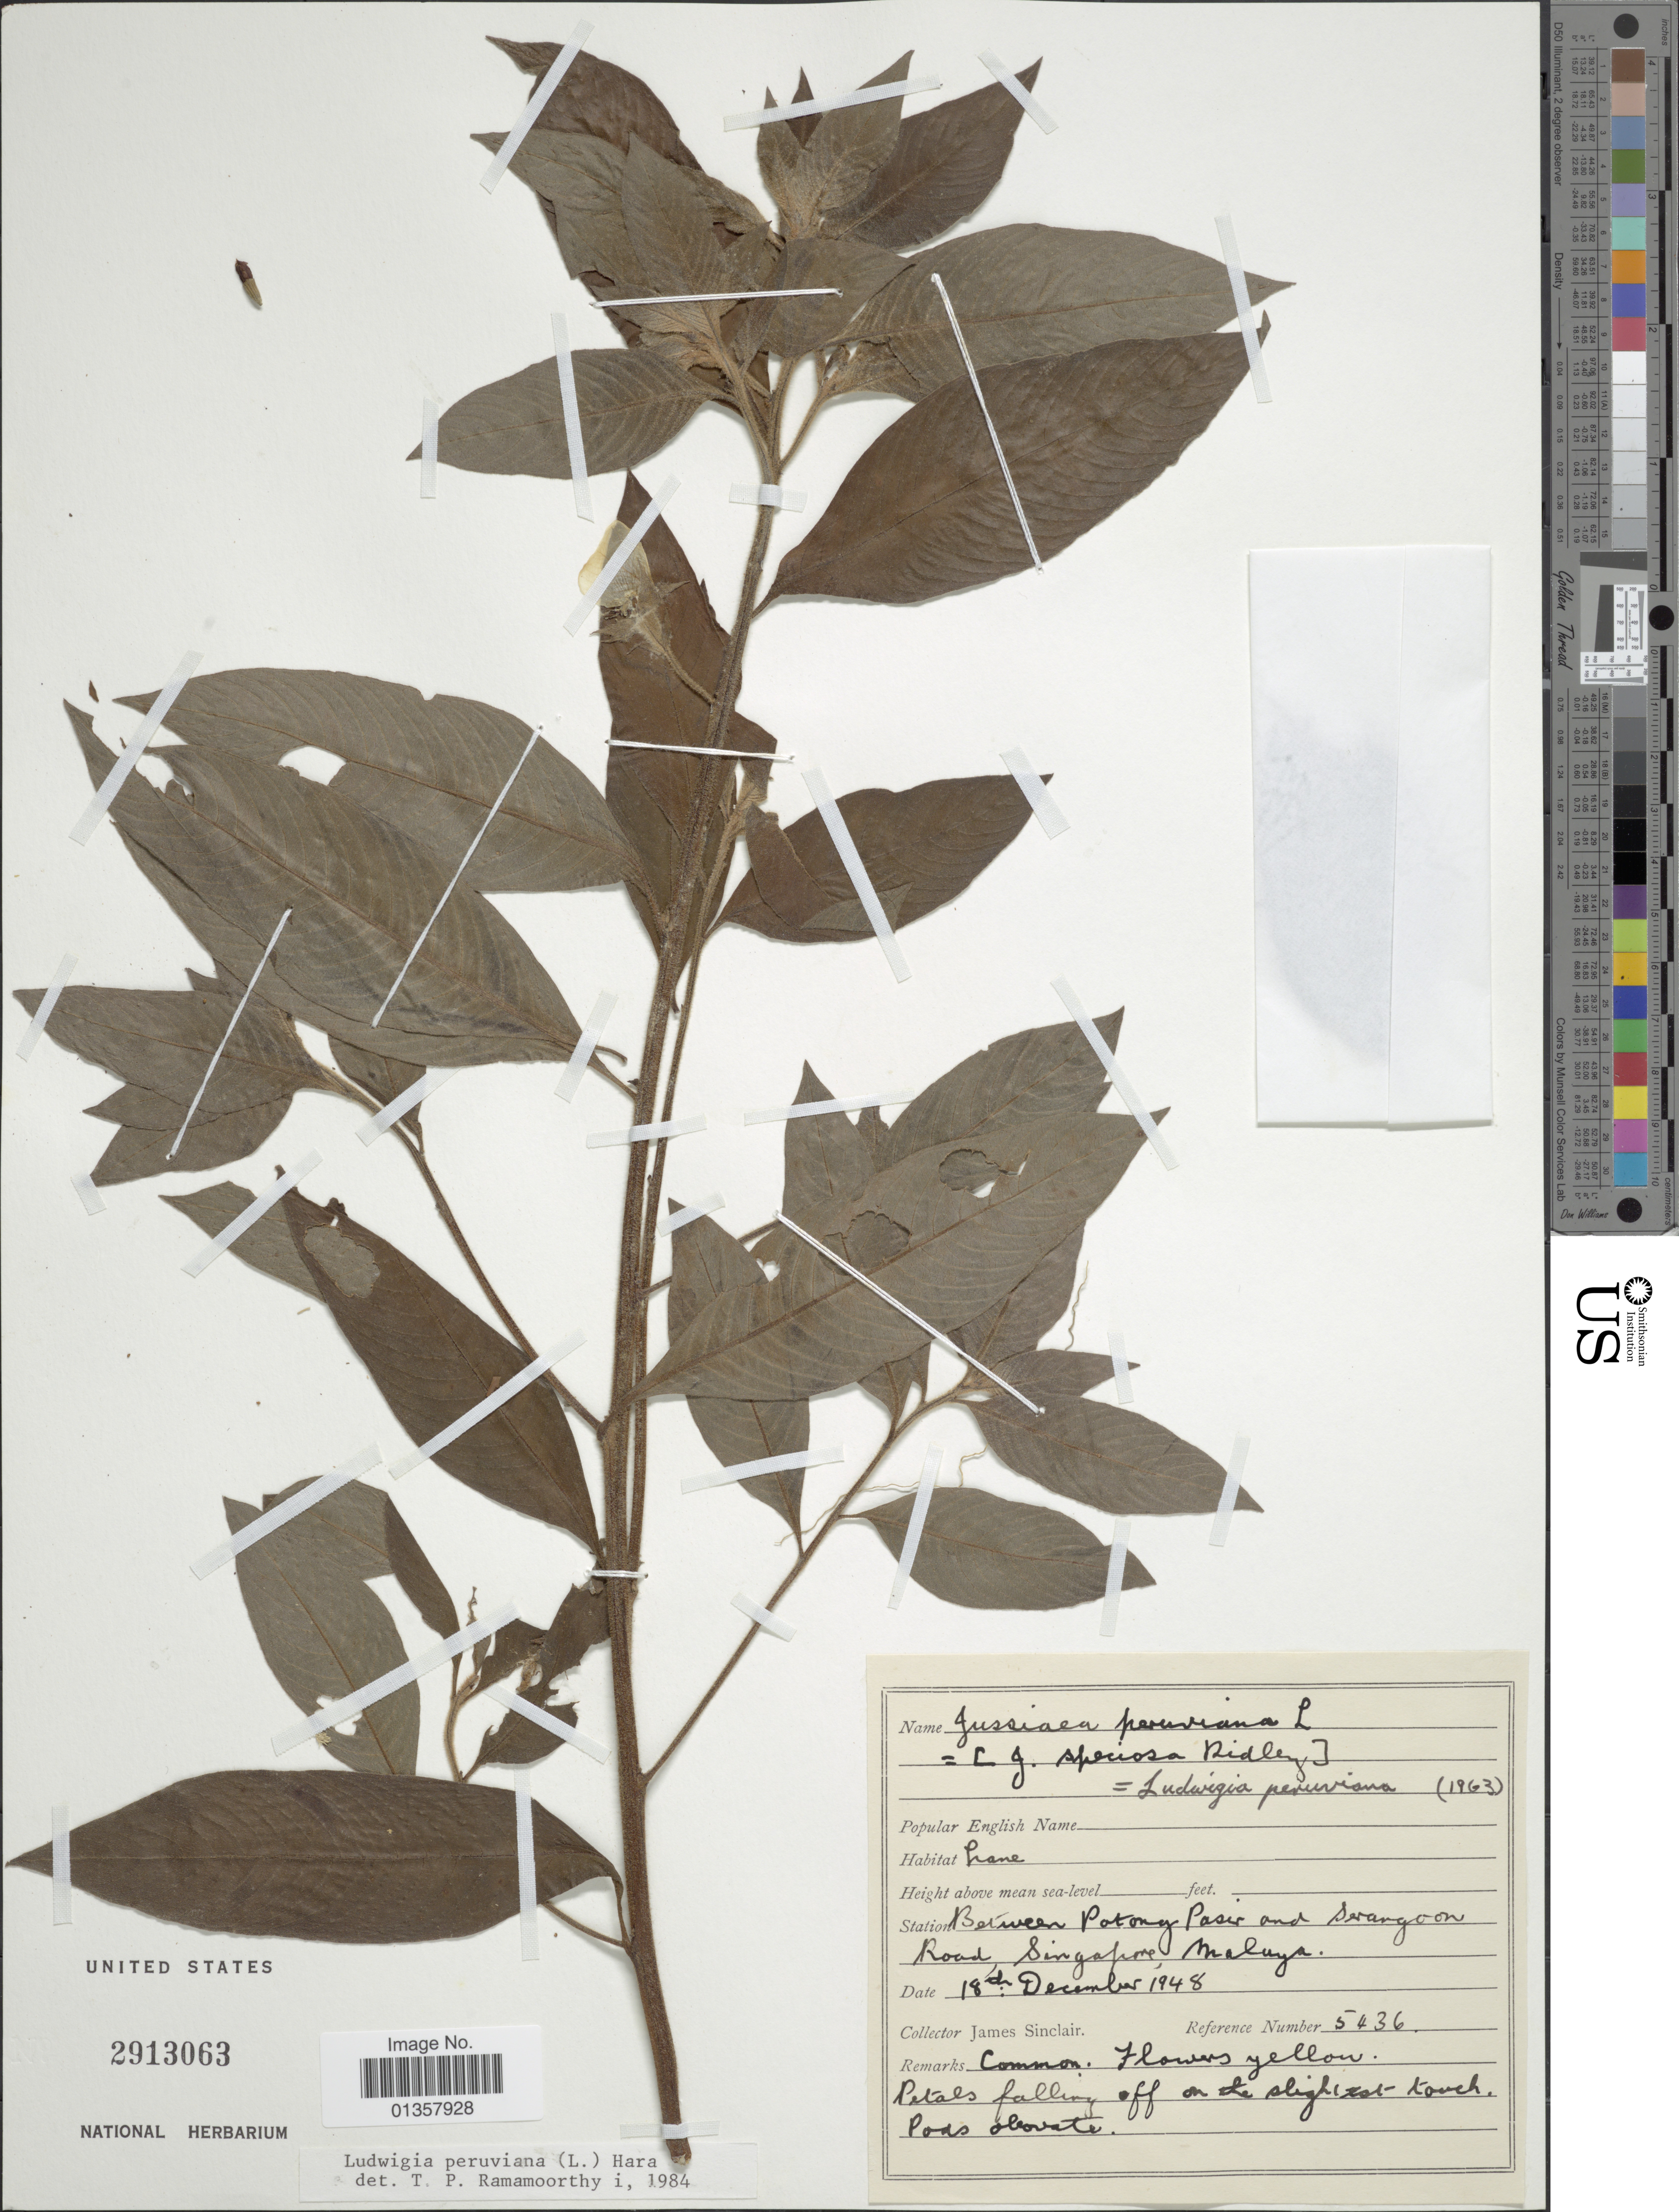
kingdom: Plantae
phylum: Tracheophyta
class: Magnoliopsida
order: Myrtales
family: Onagraceae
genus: Ludwigia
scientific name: Ludwigia peruviana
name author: (L.) H. Hara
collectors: J. Sinclair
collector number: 5436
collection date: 1948-12-18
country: Singapore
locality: Between Potong Pasir and Serangoon Road, Singapore, Malaya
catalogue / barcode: US 2913063